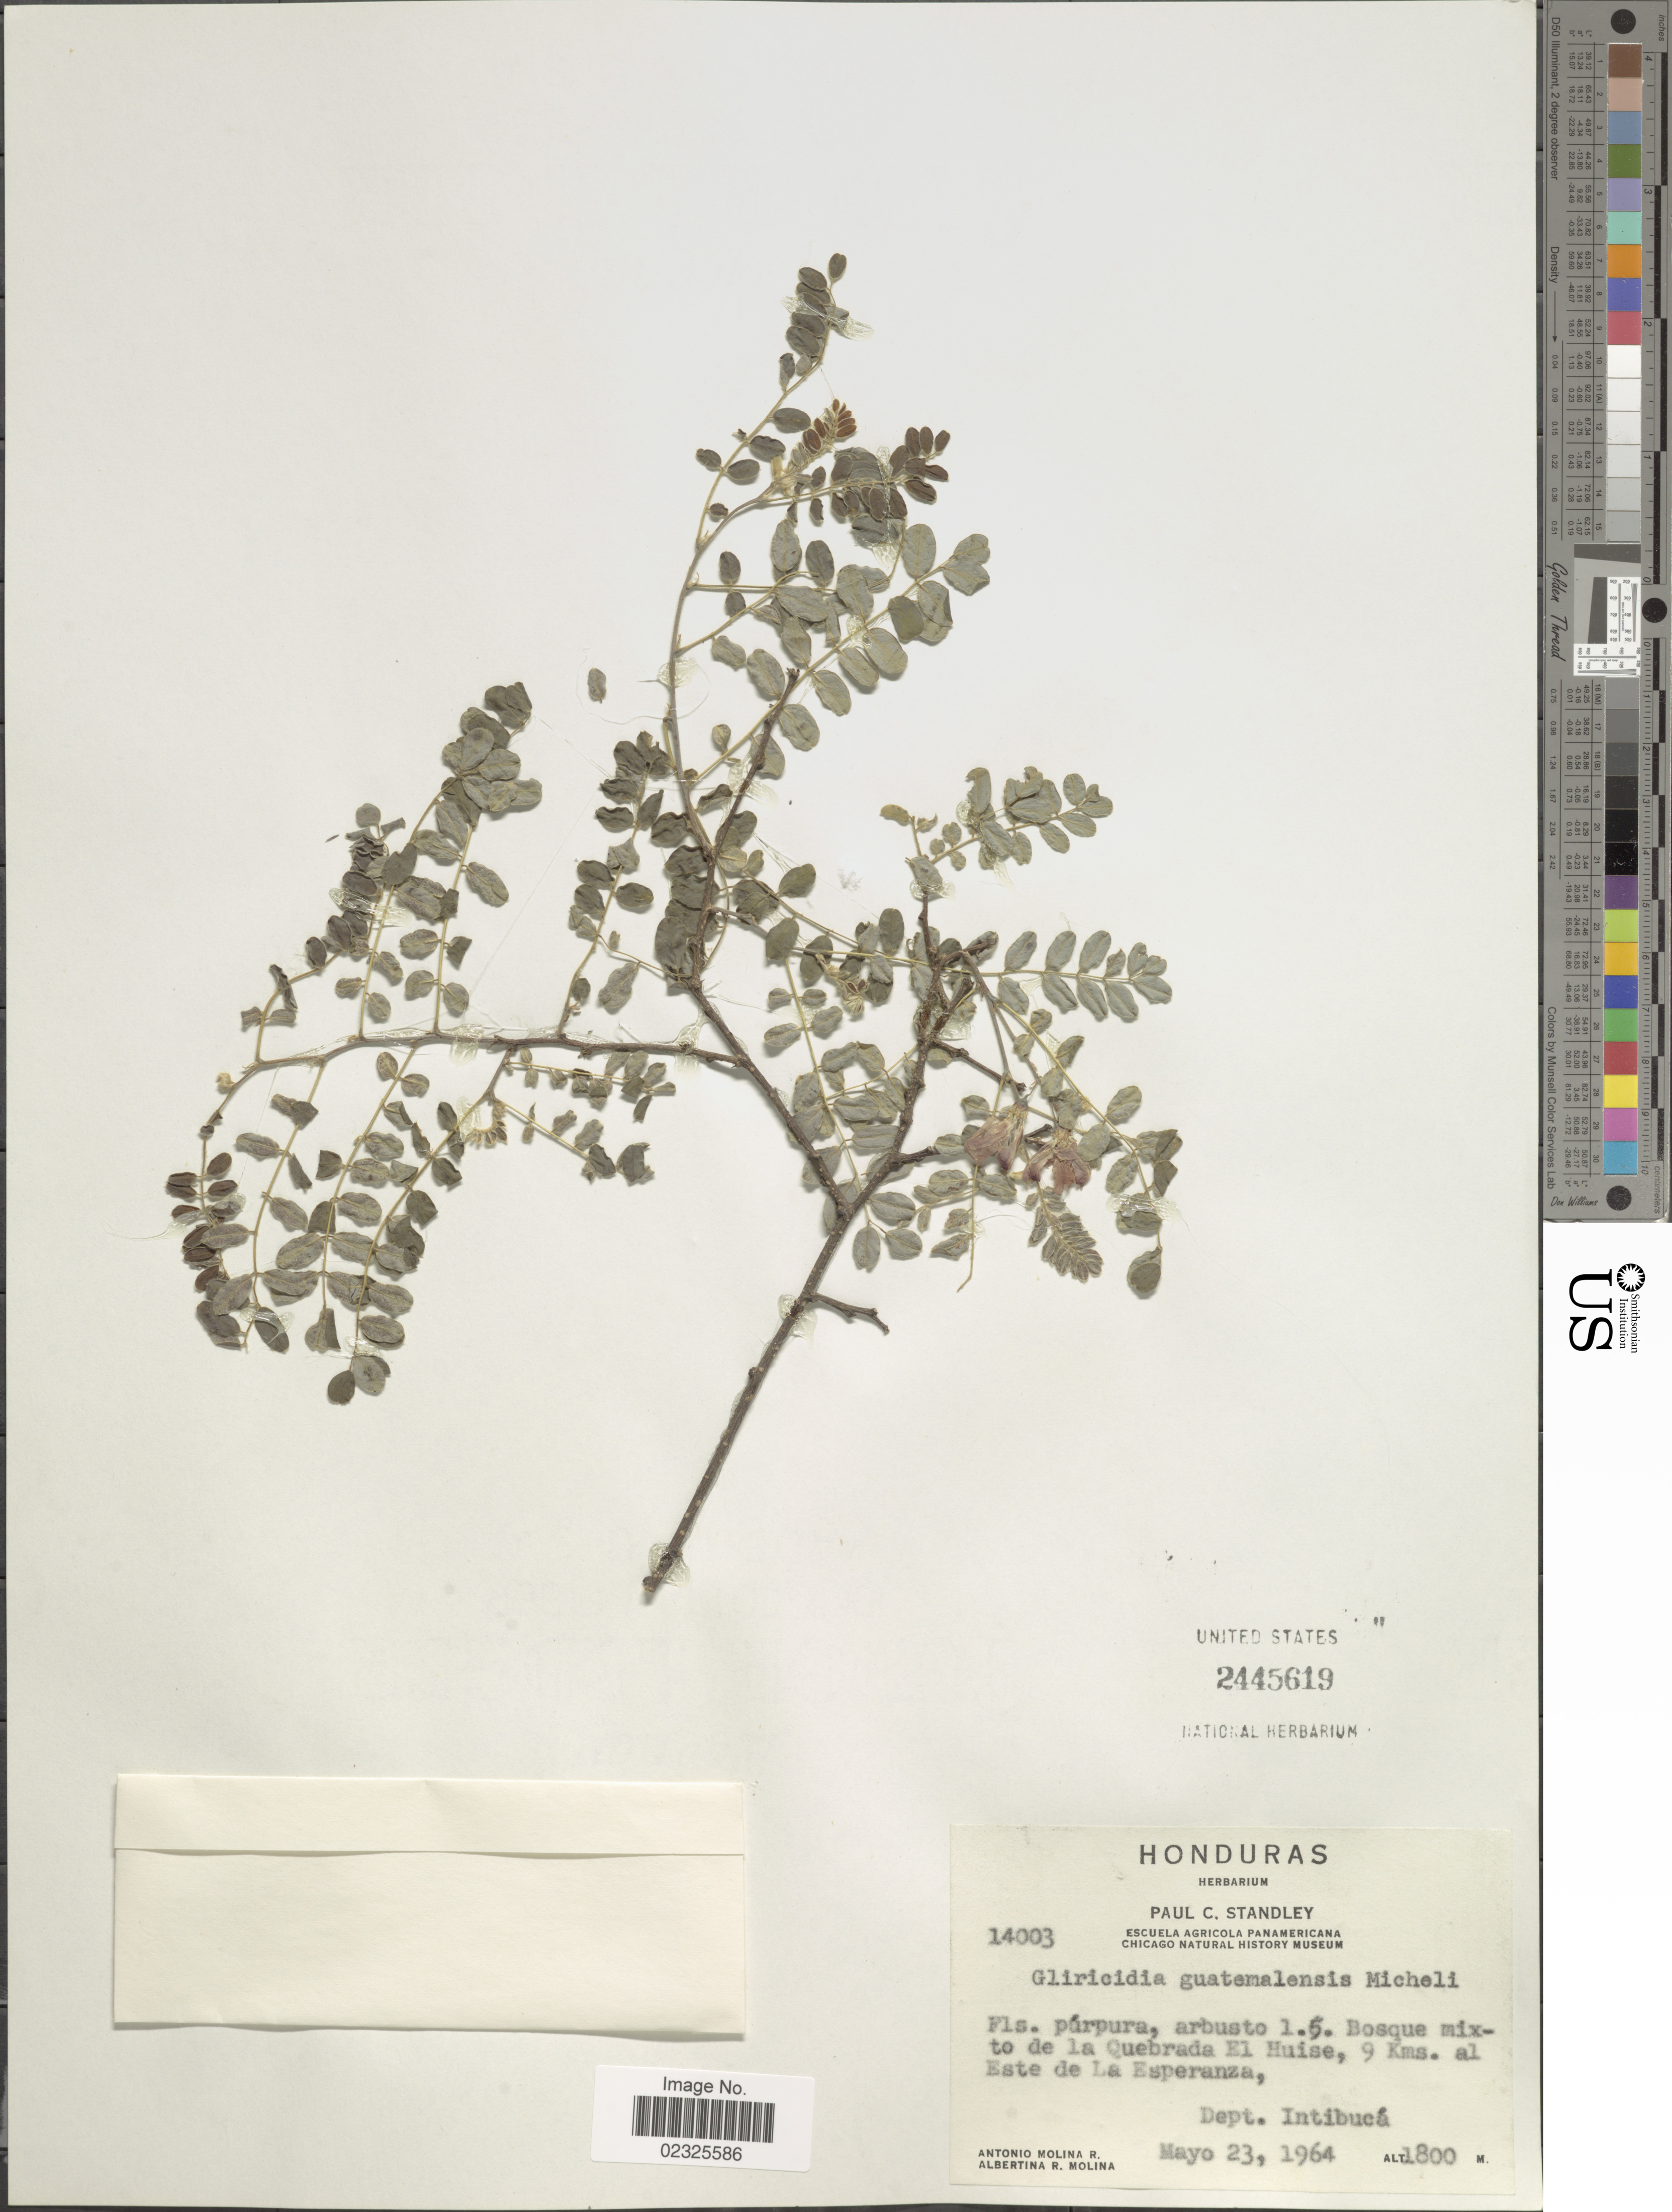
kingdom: Plantae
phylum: Tracheophyta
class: Magnoliopsida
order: Fabales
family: Fabaceae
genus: Gliricidia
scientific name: Gliricidia ehrenbergii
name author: (Schltdl.) Rydb.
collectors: A. Molina R. & A. R. Molina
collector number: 14003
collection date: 1964-05-23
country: Honduras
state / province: Intibuca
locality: Bosque mixto de la Quebrada El Huise, 9 kms. al Este de la Esperanza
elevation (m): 1800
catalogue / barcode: US 2445619